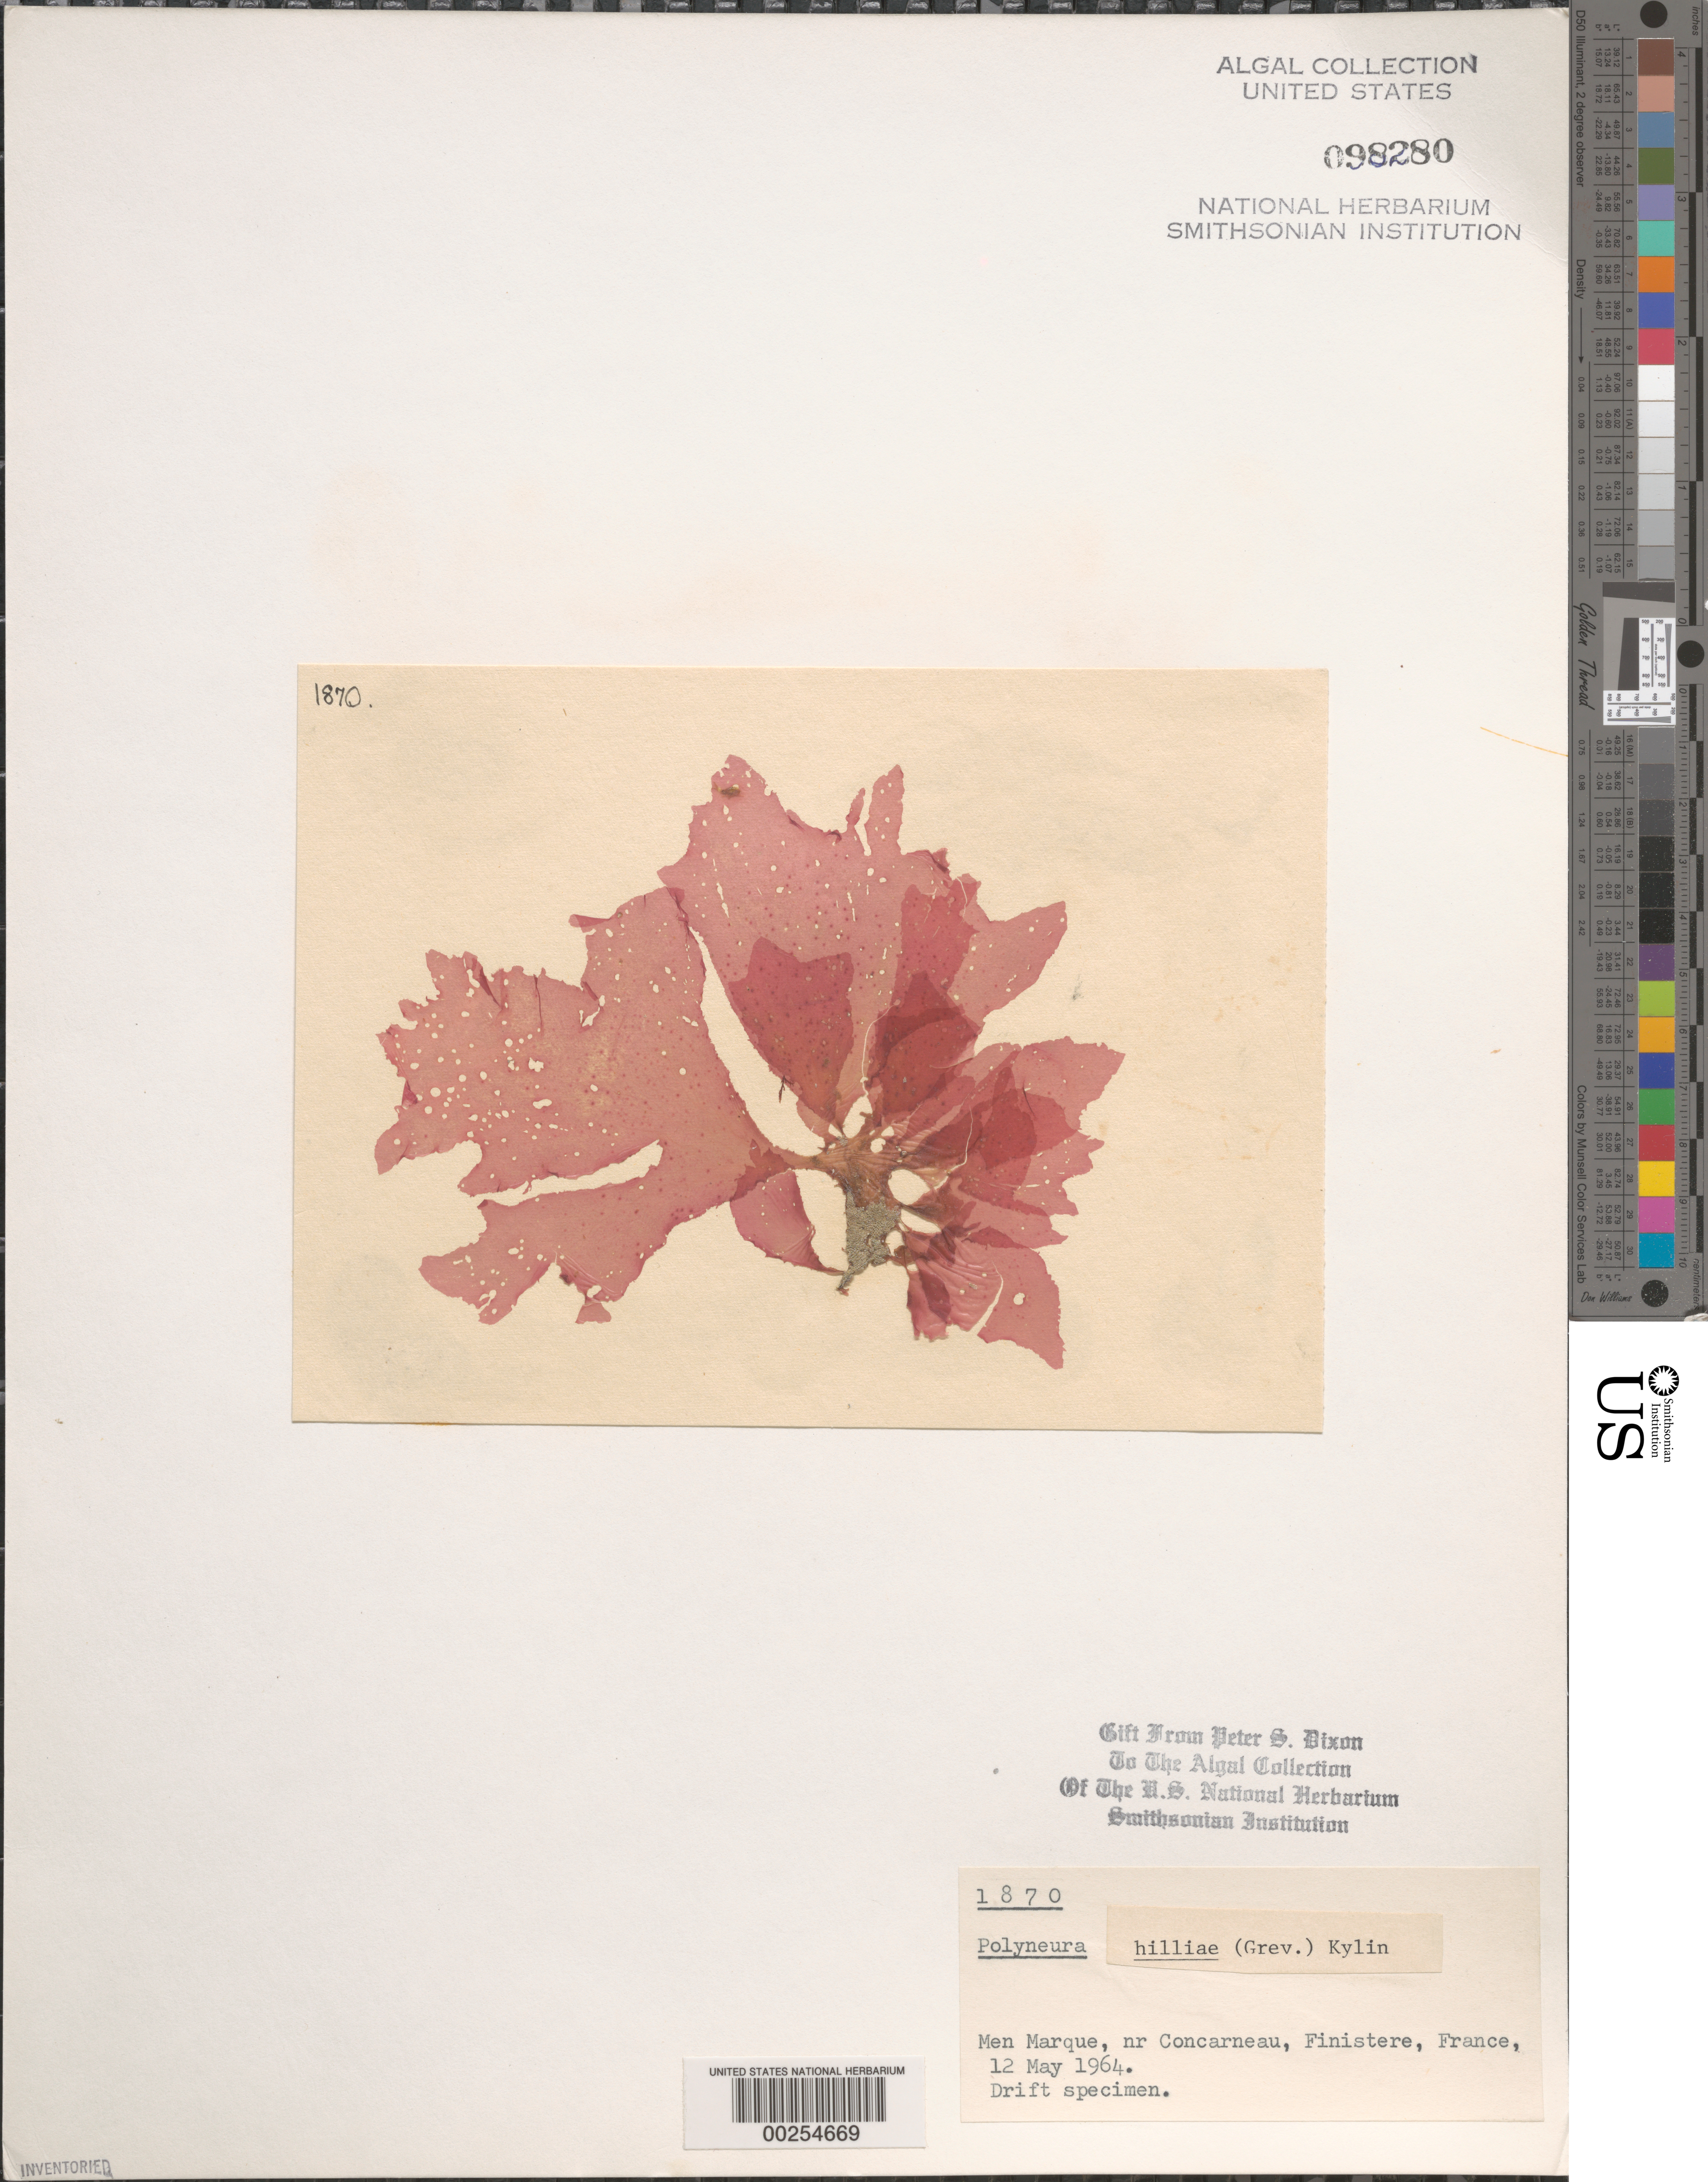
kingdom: Plantae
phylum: Rhodophyta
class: Florideophyceae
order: Ceramiales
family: Delesseriaceae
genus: Polyneura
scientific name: Polyneura bonnemaisonii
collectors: P. S. Dixon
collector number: PSD 1870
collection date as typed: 12 May 1964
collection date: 1964-05-12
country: France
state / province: Bretagne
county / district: Finistère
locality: Men marque, near concarneau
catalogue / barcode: US 98280